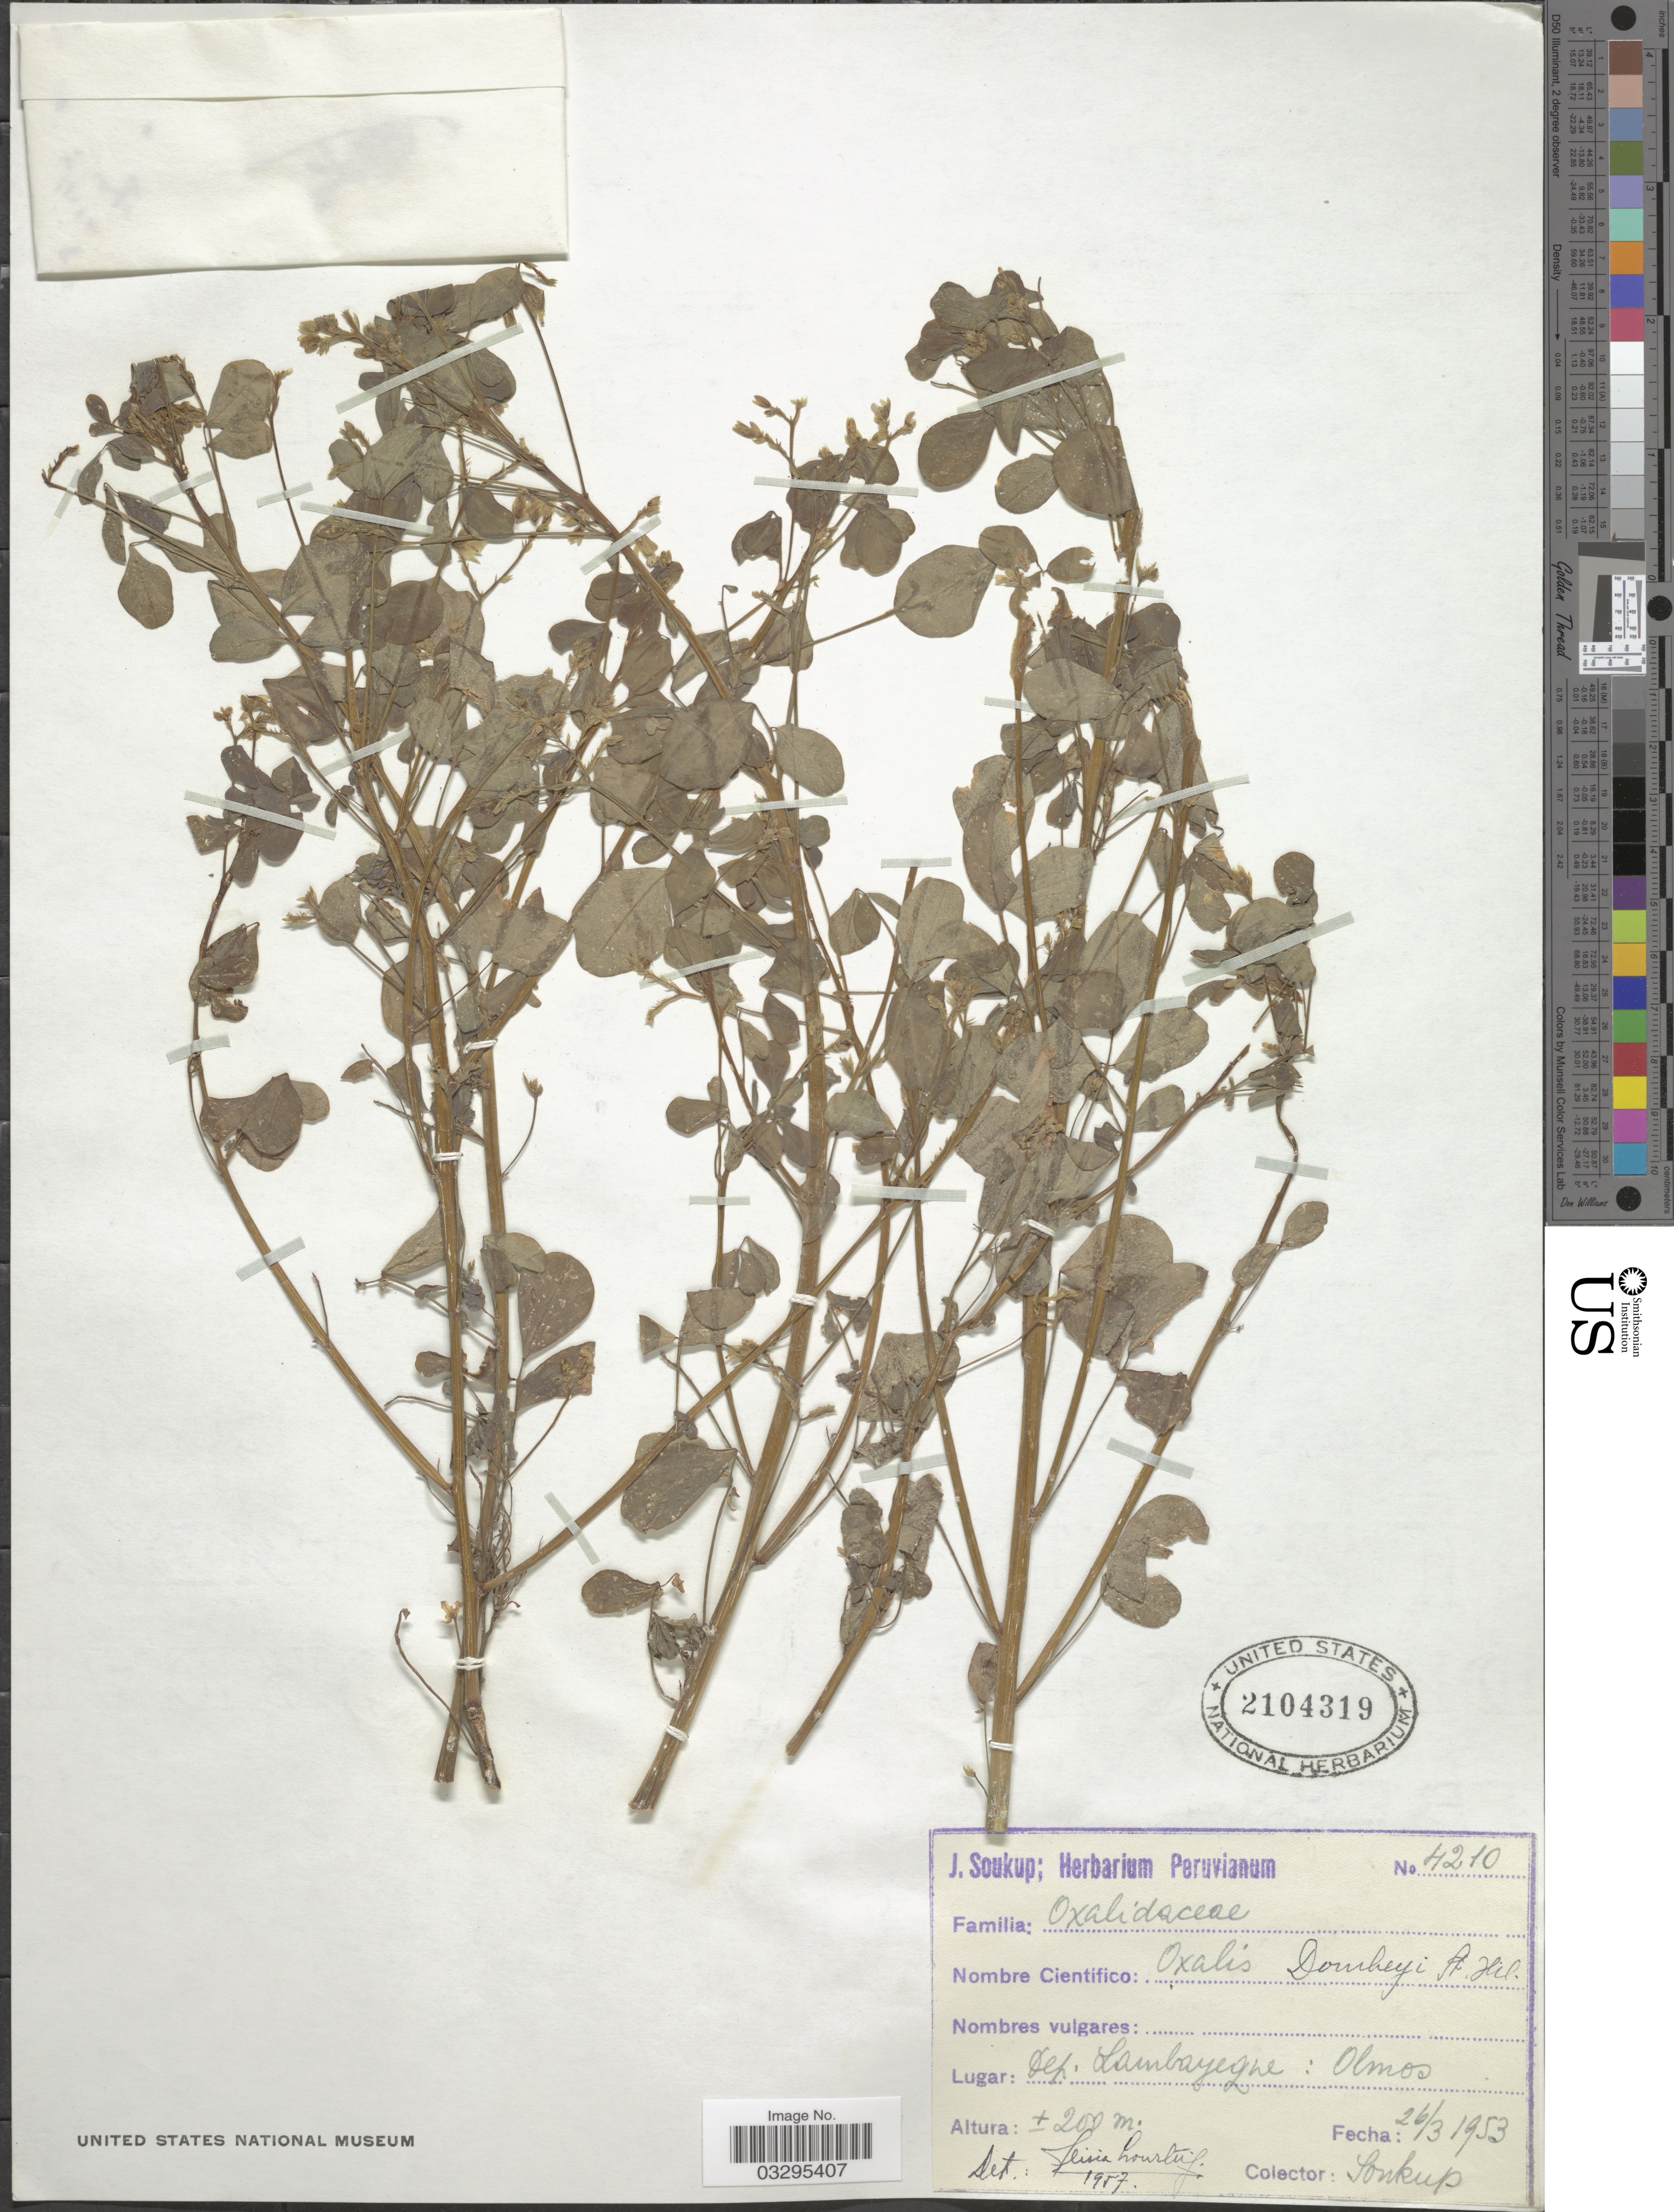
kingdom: Plantae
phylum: Tracheophyta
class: Magnoliopsida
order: Oxalidales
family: Oxalidaceae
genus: Oxalis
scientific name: Oxalis dombeyi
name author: A. St.-Hil.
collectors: J. Soukup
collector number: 4210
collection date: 1953-03-26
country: Peru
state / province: Lambayeque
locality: Dep. Lambayeque : Olmos.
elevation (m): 200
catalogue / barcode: US 2104319